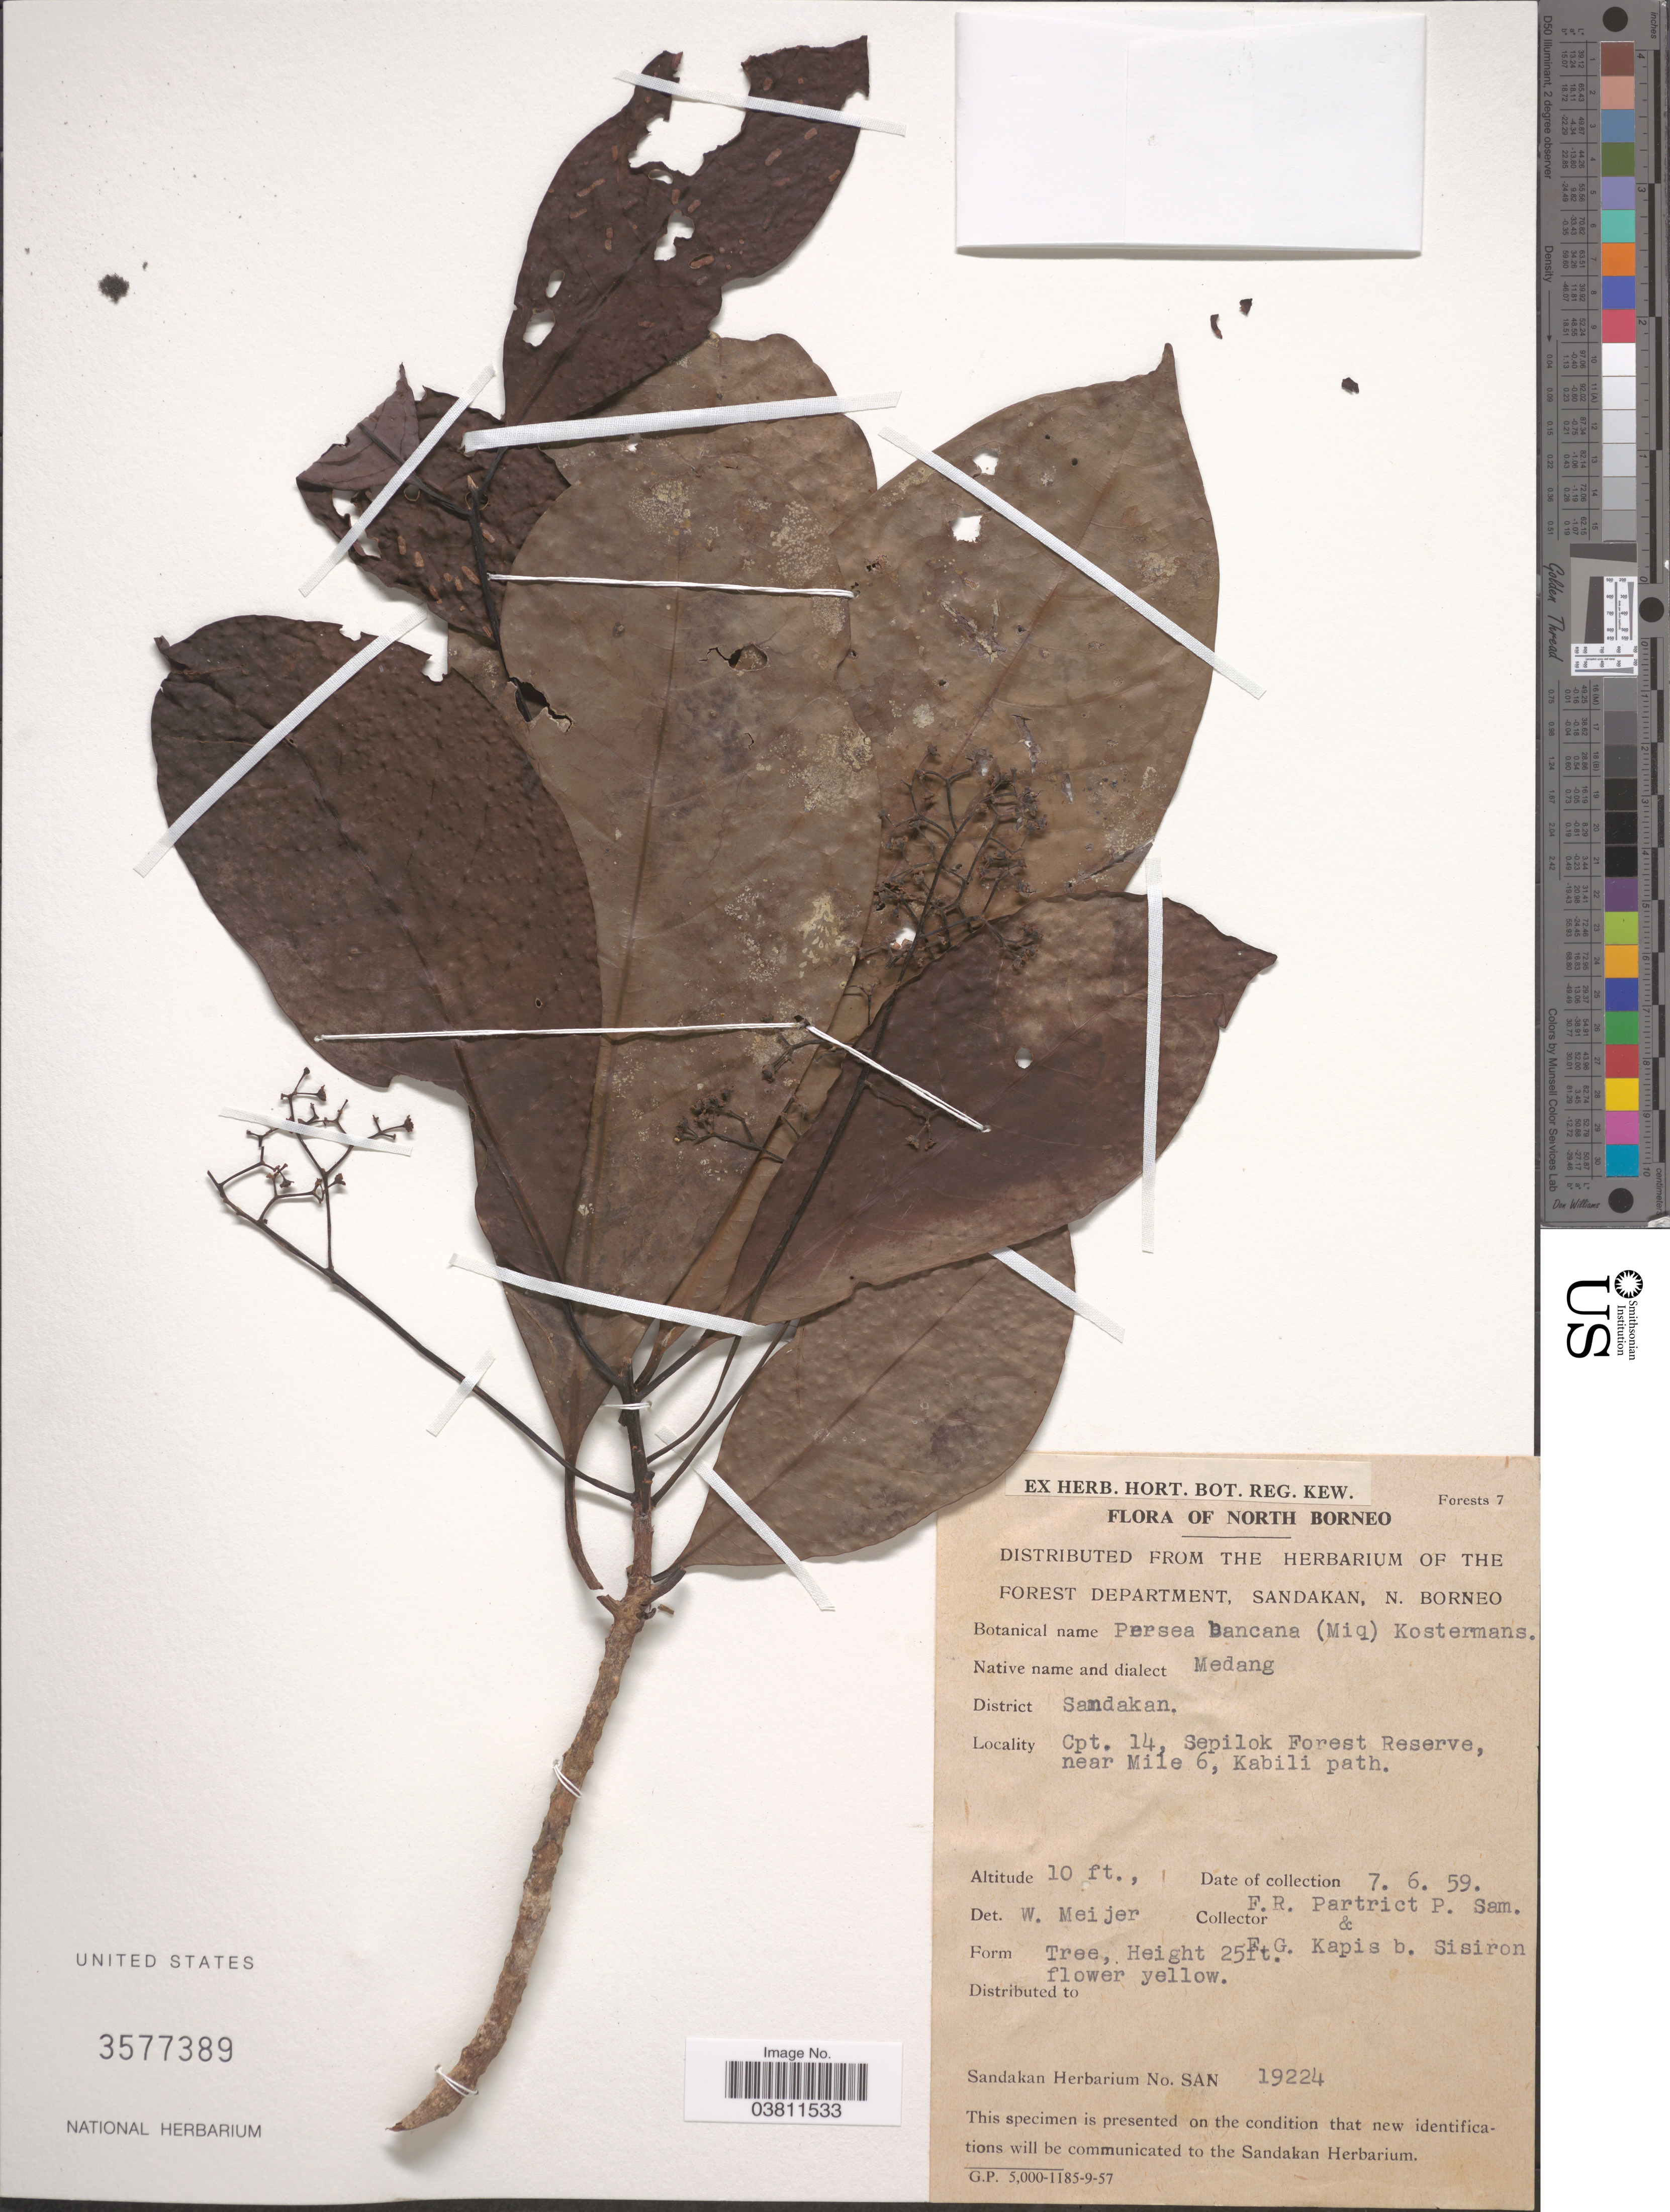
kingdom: Plantae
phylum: Tracheophyta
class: Magnoliopsida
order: Laurales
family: Lauraceae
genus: Persea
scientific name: Persea bancana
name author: (Miq.) Kosterm.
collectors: P.P. Sam & Kapis bin Sisiron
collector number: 19224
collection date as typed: Transcribed d/m/y: 7/6/59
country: Malaysia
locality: North Borneo. District Sandakan. Cpt. 14, Sepilok Forest Reserve, near Mile 6, Kabili path.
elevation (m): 3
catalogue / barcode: US 3577389